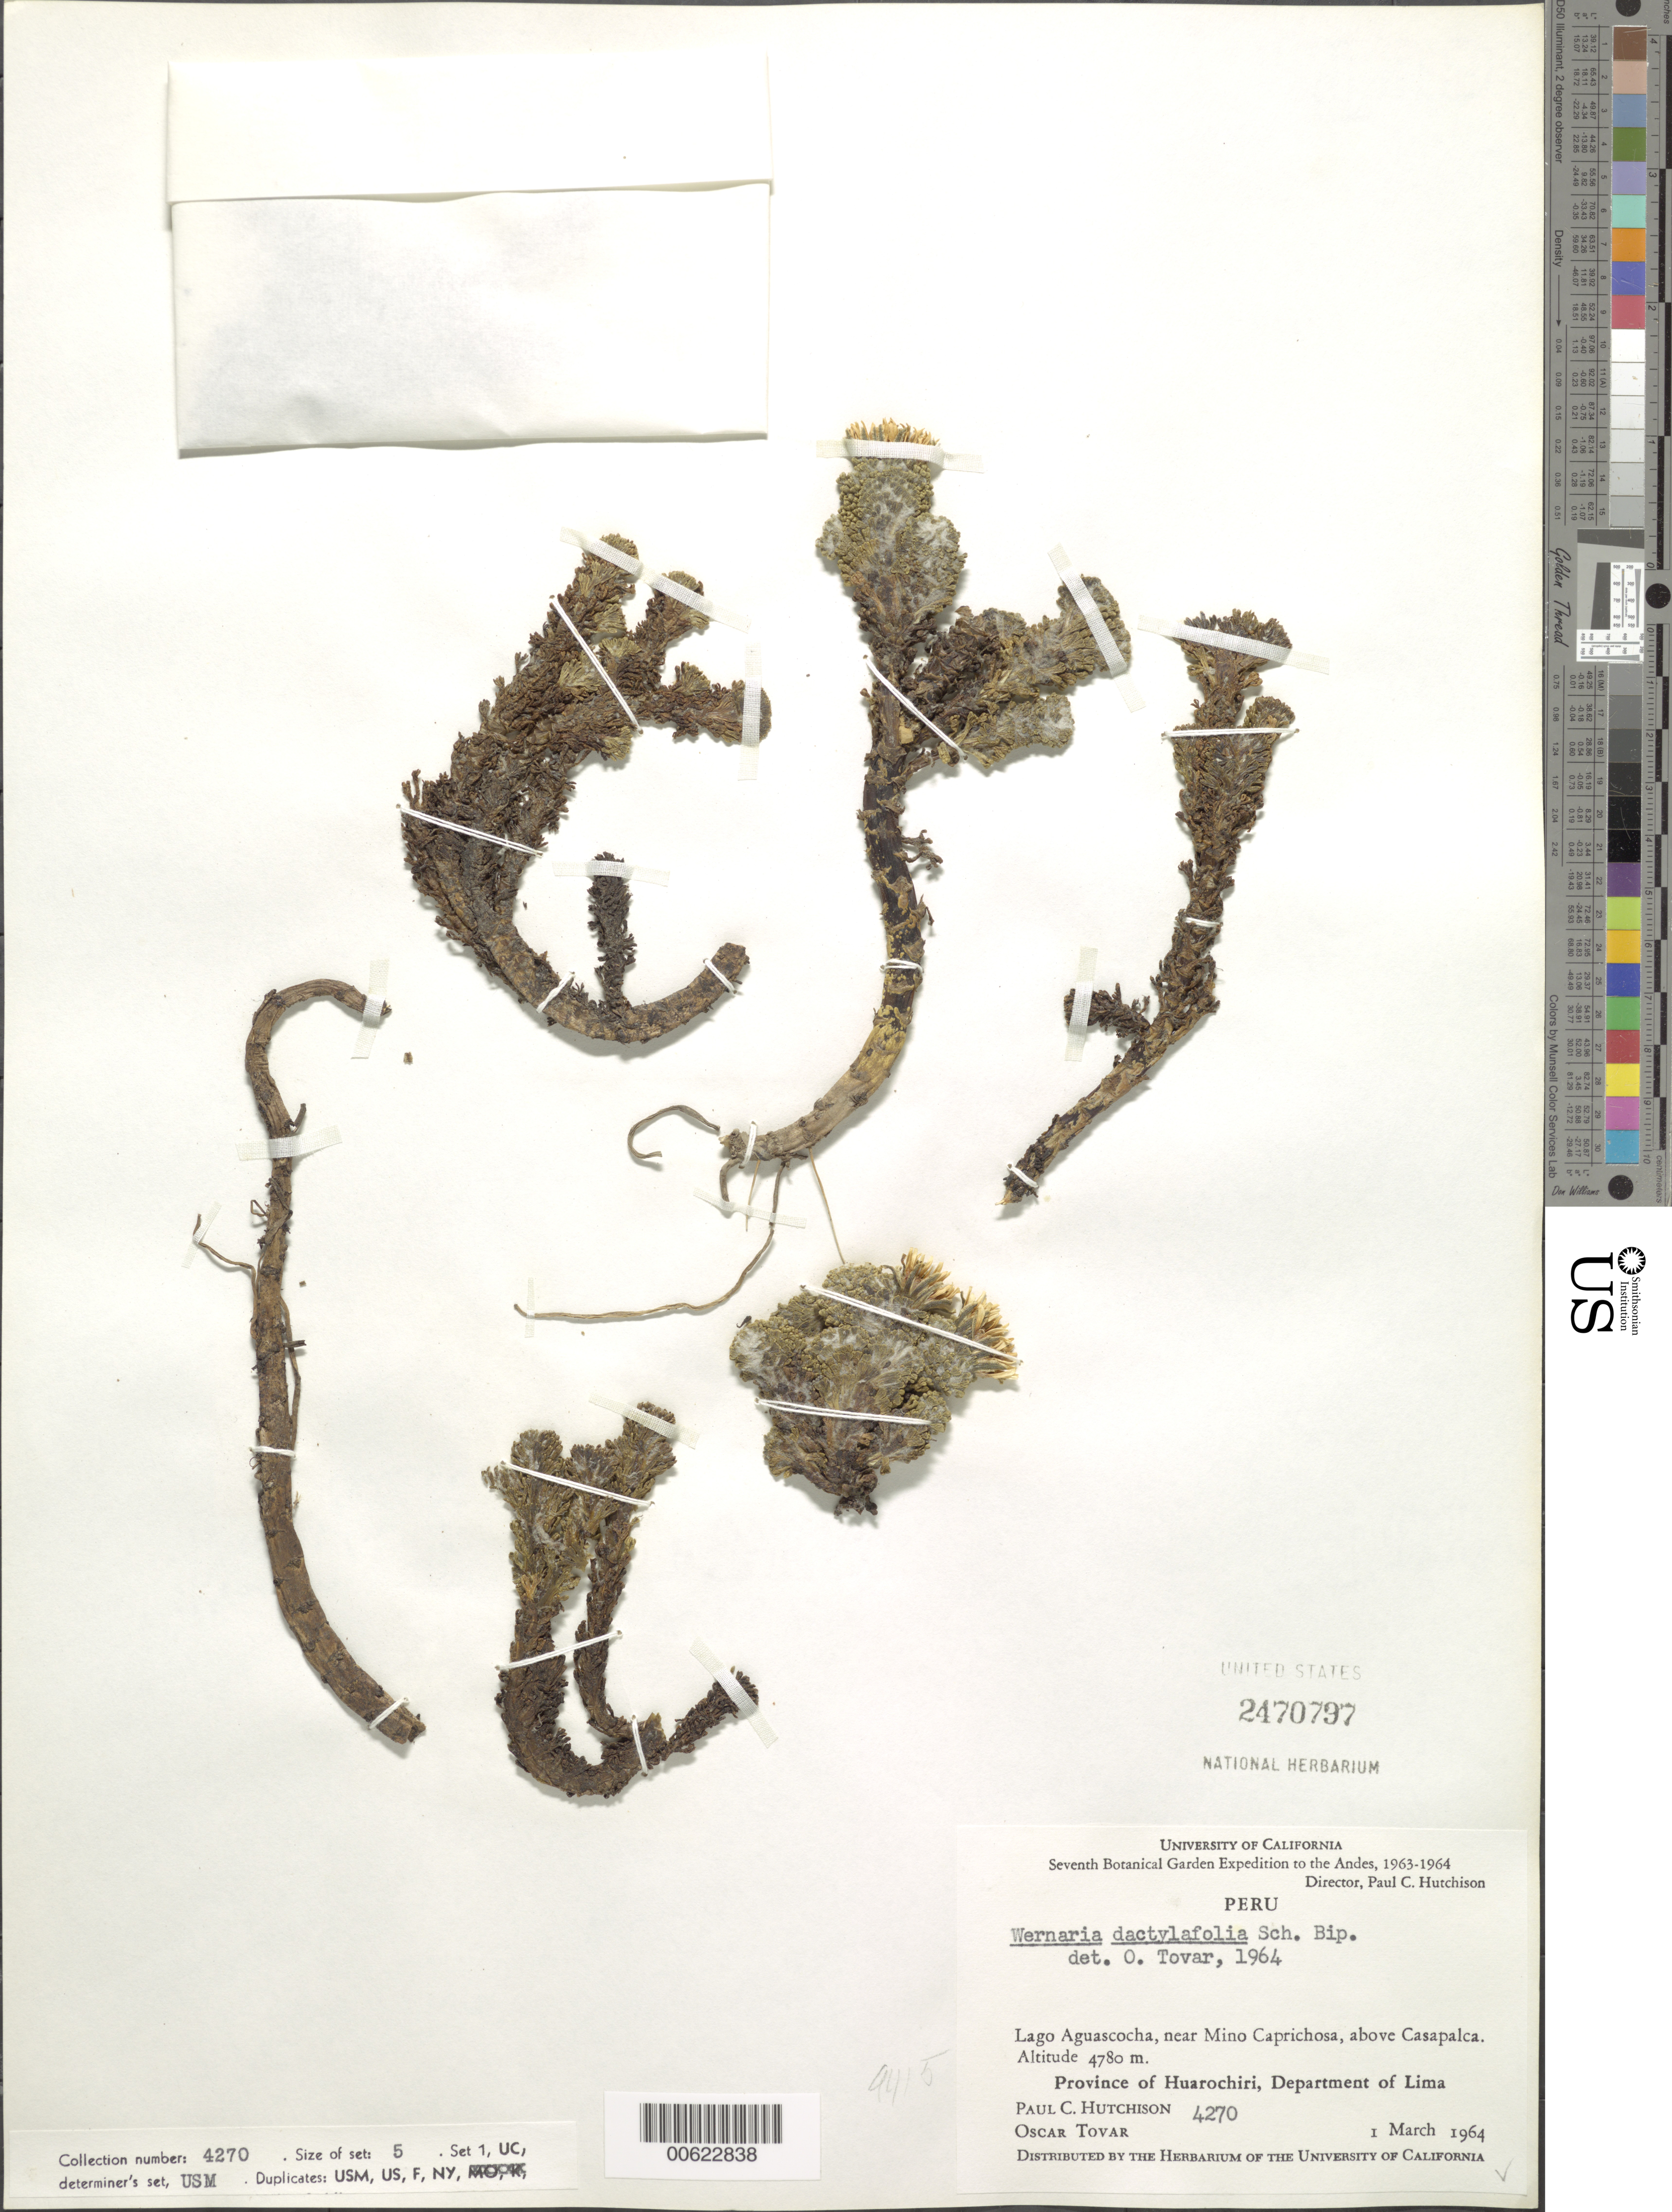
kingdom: Plantae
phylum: Tracheophyta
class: Magnoliopsida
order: Asterales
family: Asteraceae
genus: Xenophyllum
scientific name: Xenophyllum dactylophyllum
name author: (Sch. Bip.) V.A. Funk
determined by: Funk, Vicki A., (BOT), Smithsonian Institution - National Museum of Natural History (UNITED STATES)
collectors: P. C. Hutchison & Ó. Tovar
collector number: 4270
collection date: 1964-03-01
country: Peru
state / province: Lima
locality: Huarochiri, Lago Aguascocha, near Mino Caprichosa, above Casapalca.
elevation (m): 4780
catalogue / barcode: US 2470797